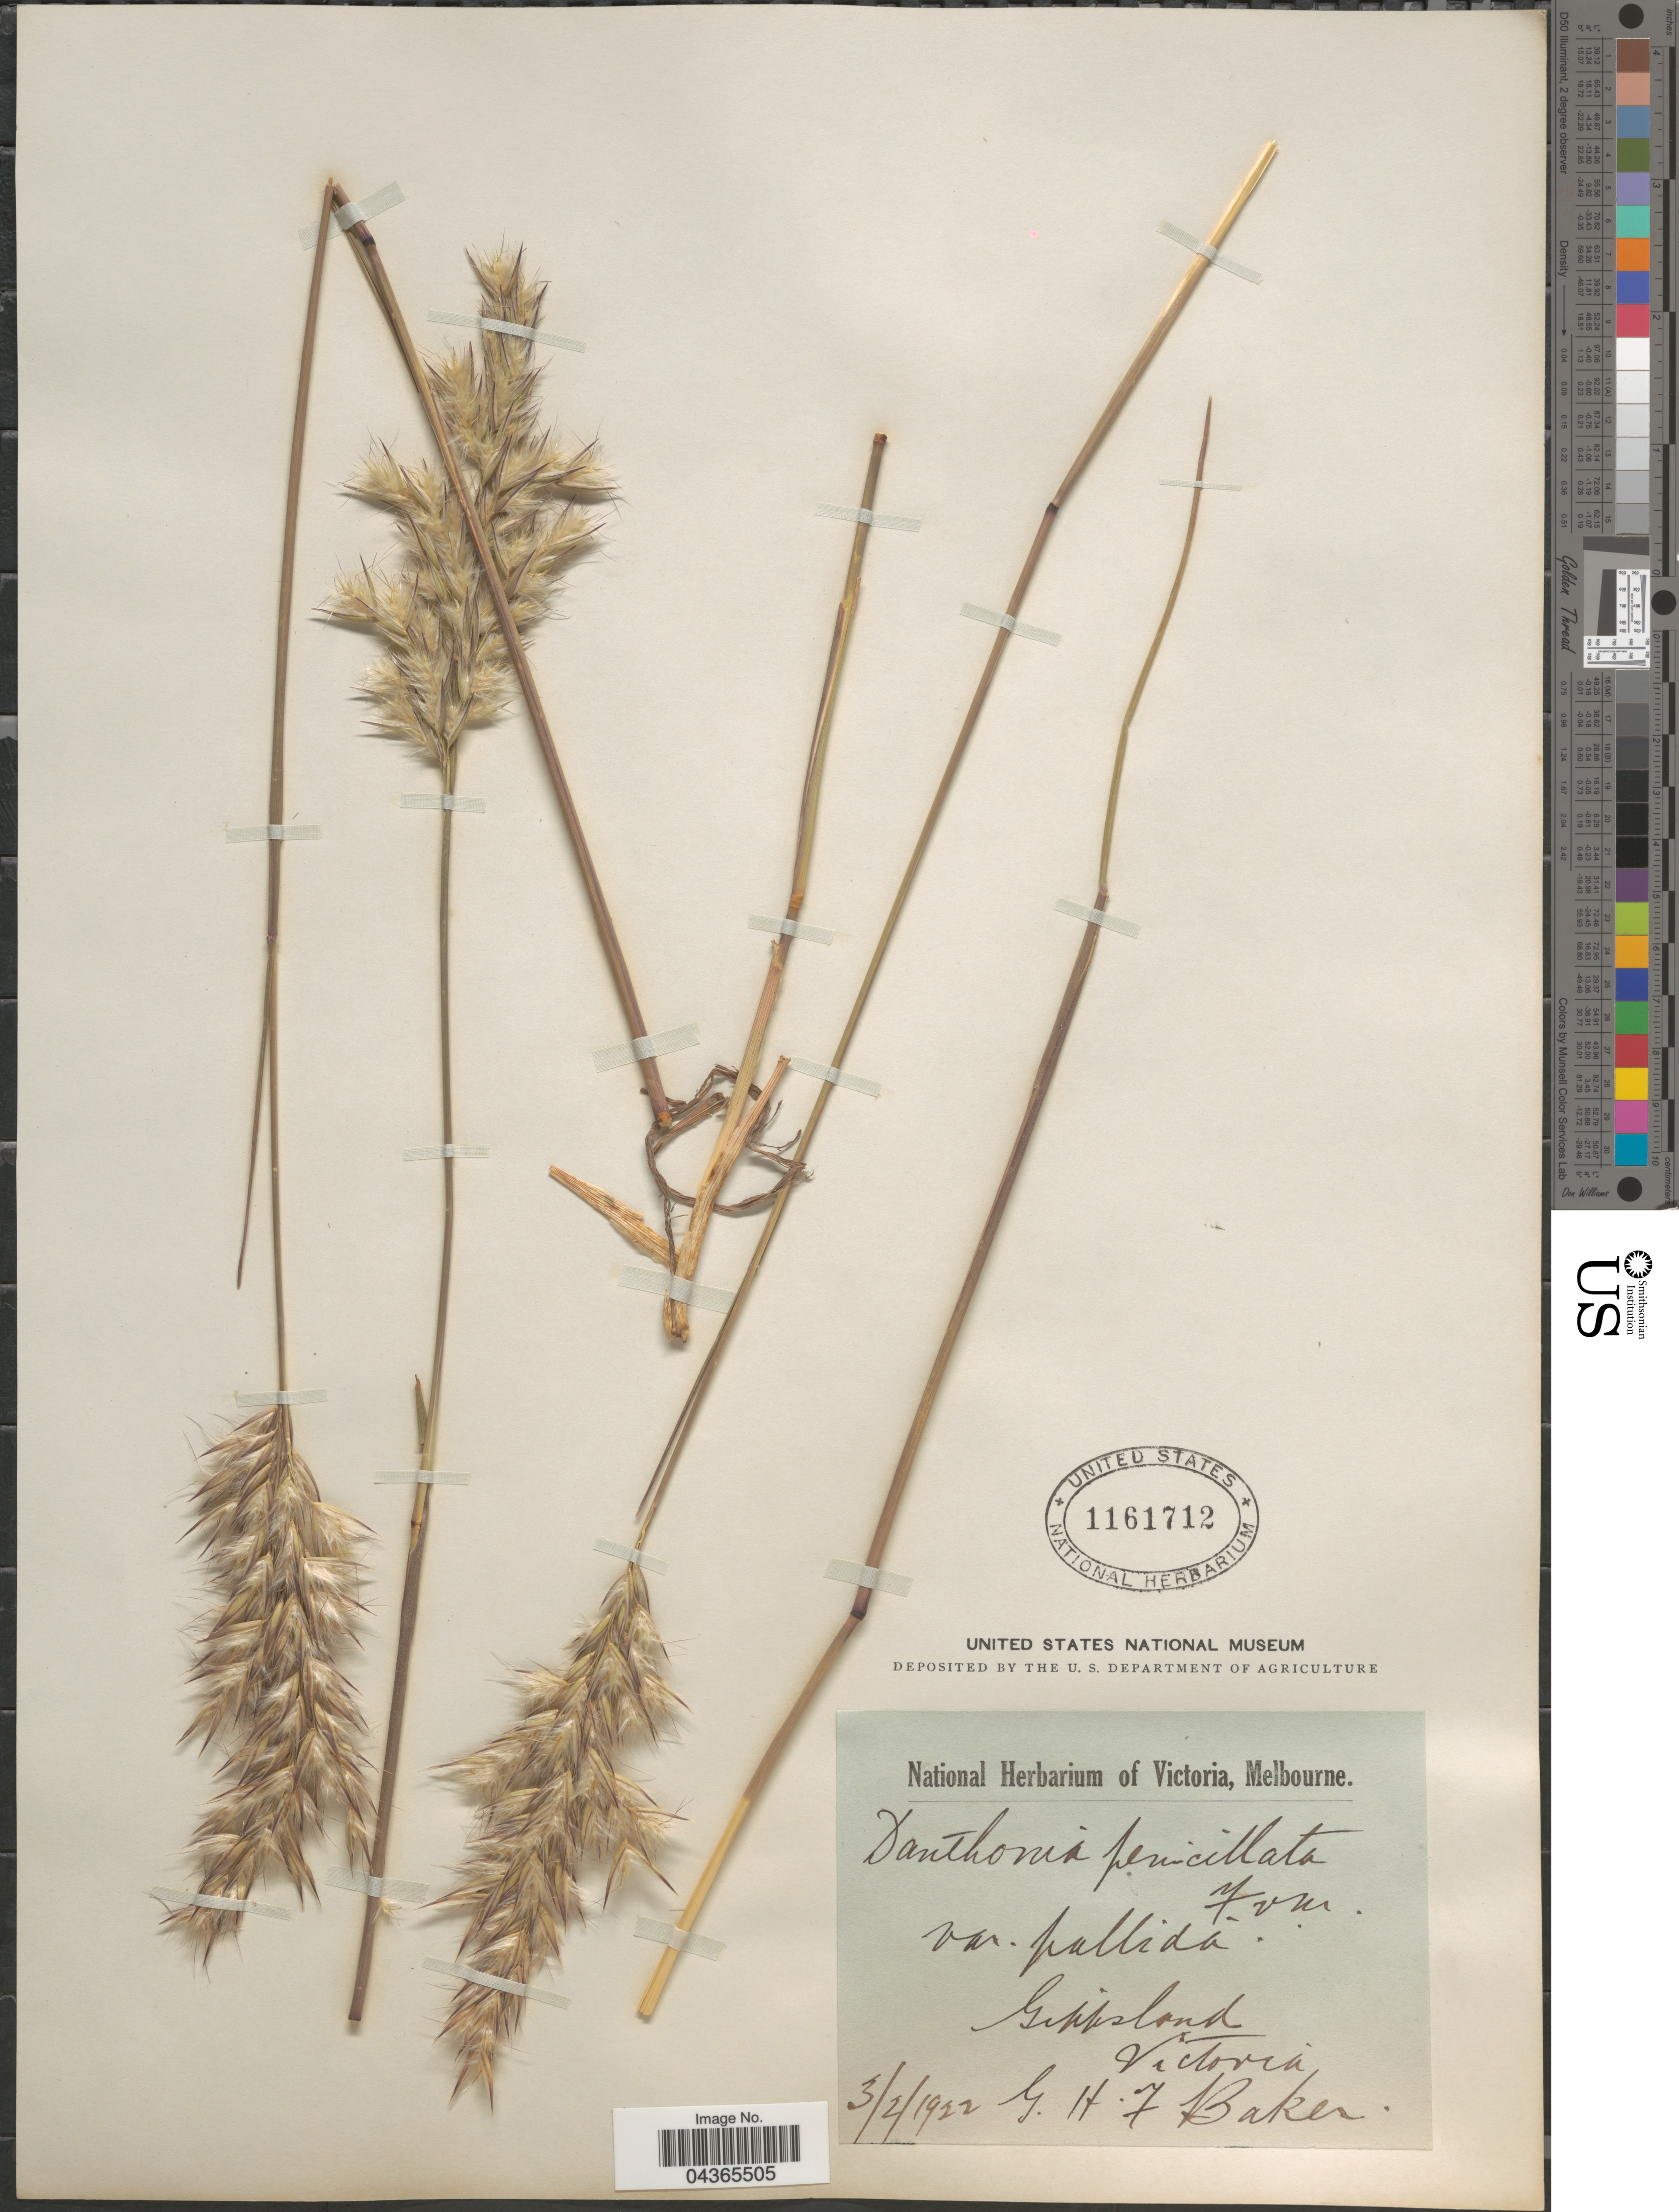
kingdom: Plantae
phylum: Tracheophyta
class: Liliopsida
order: Poales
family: Poaceae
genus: Rytidosperma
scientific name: Rytidosperma pallidum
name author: (R. Br.) A.M. Humphreys & H.P. Linder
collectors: G. Baker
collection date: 1922-02-03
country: Australia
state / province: Victoria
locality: Gippsland Victoria.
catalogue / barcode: US 1161712